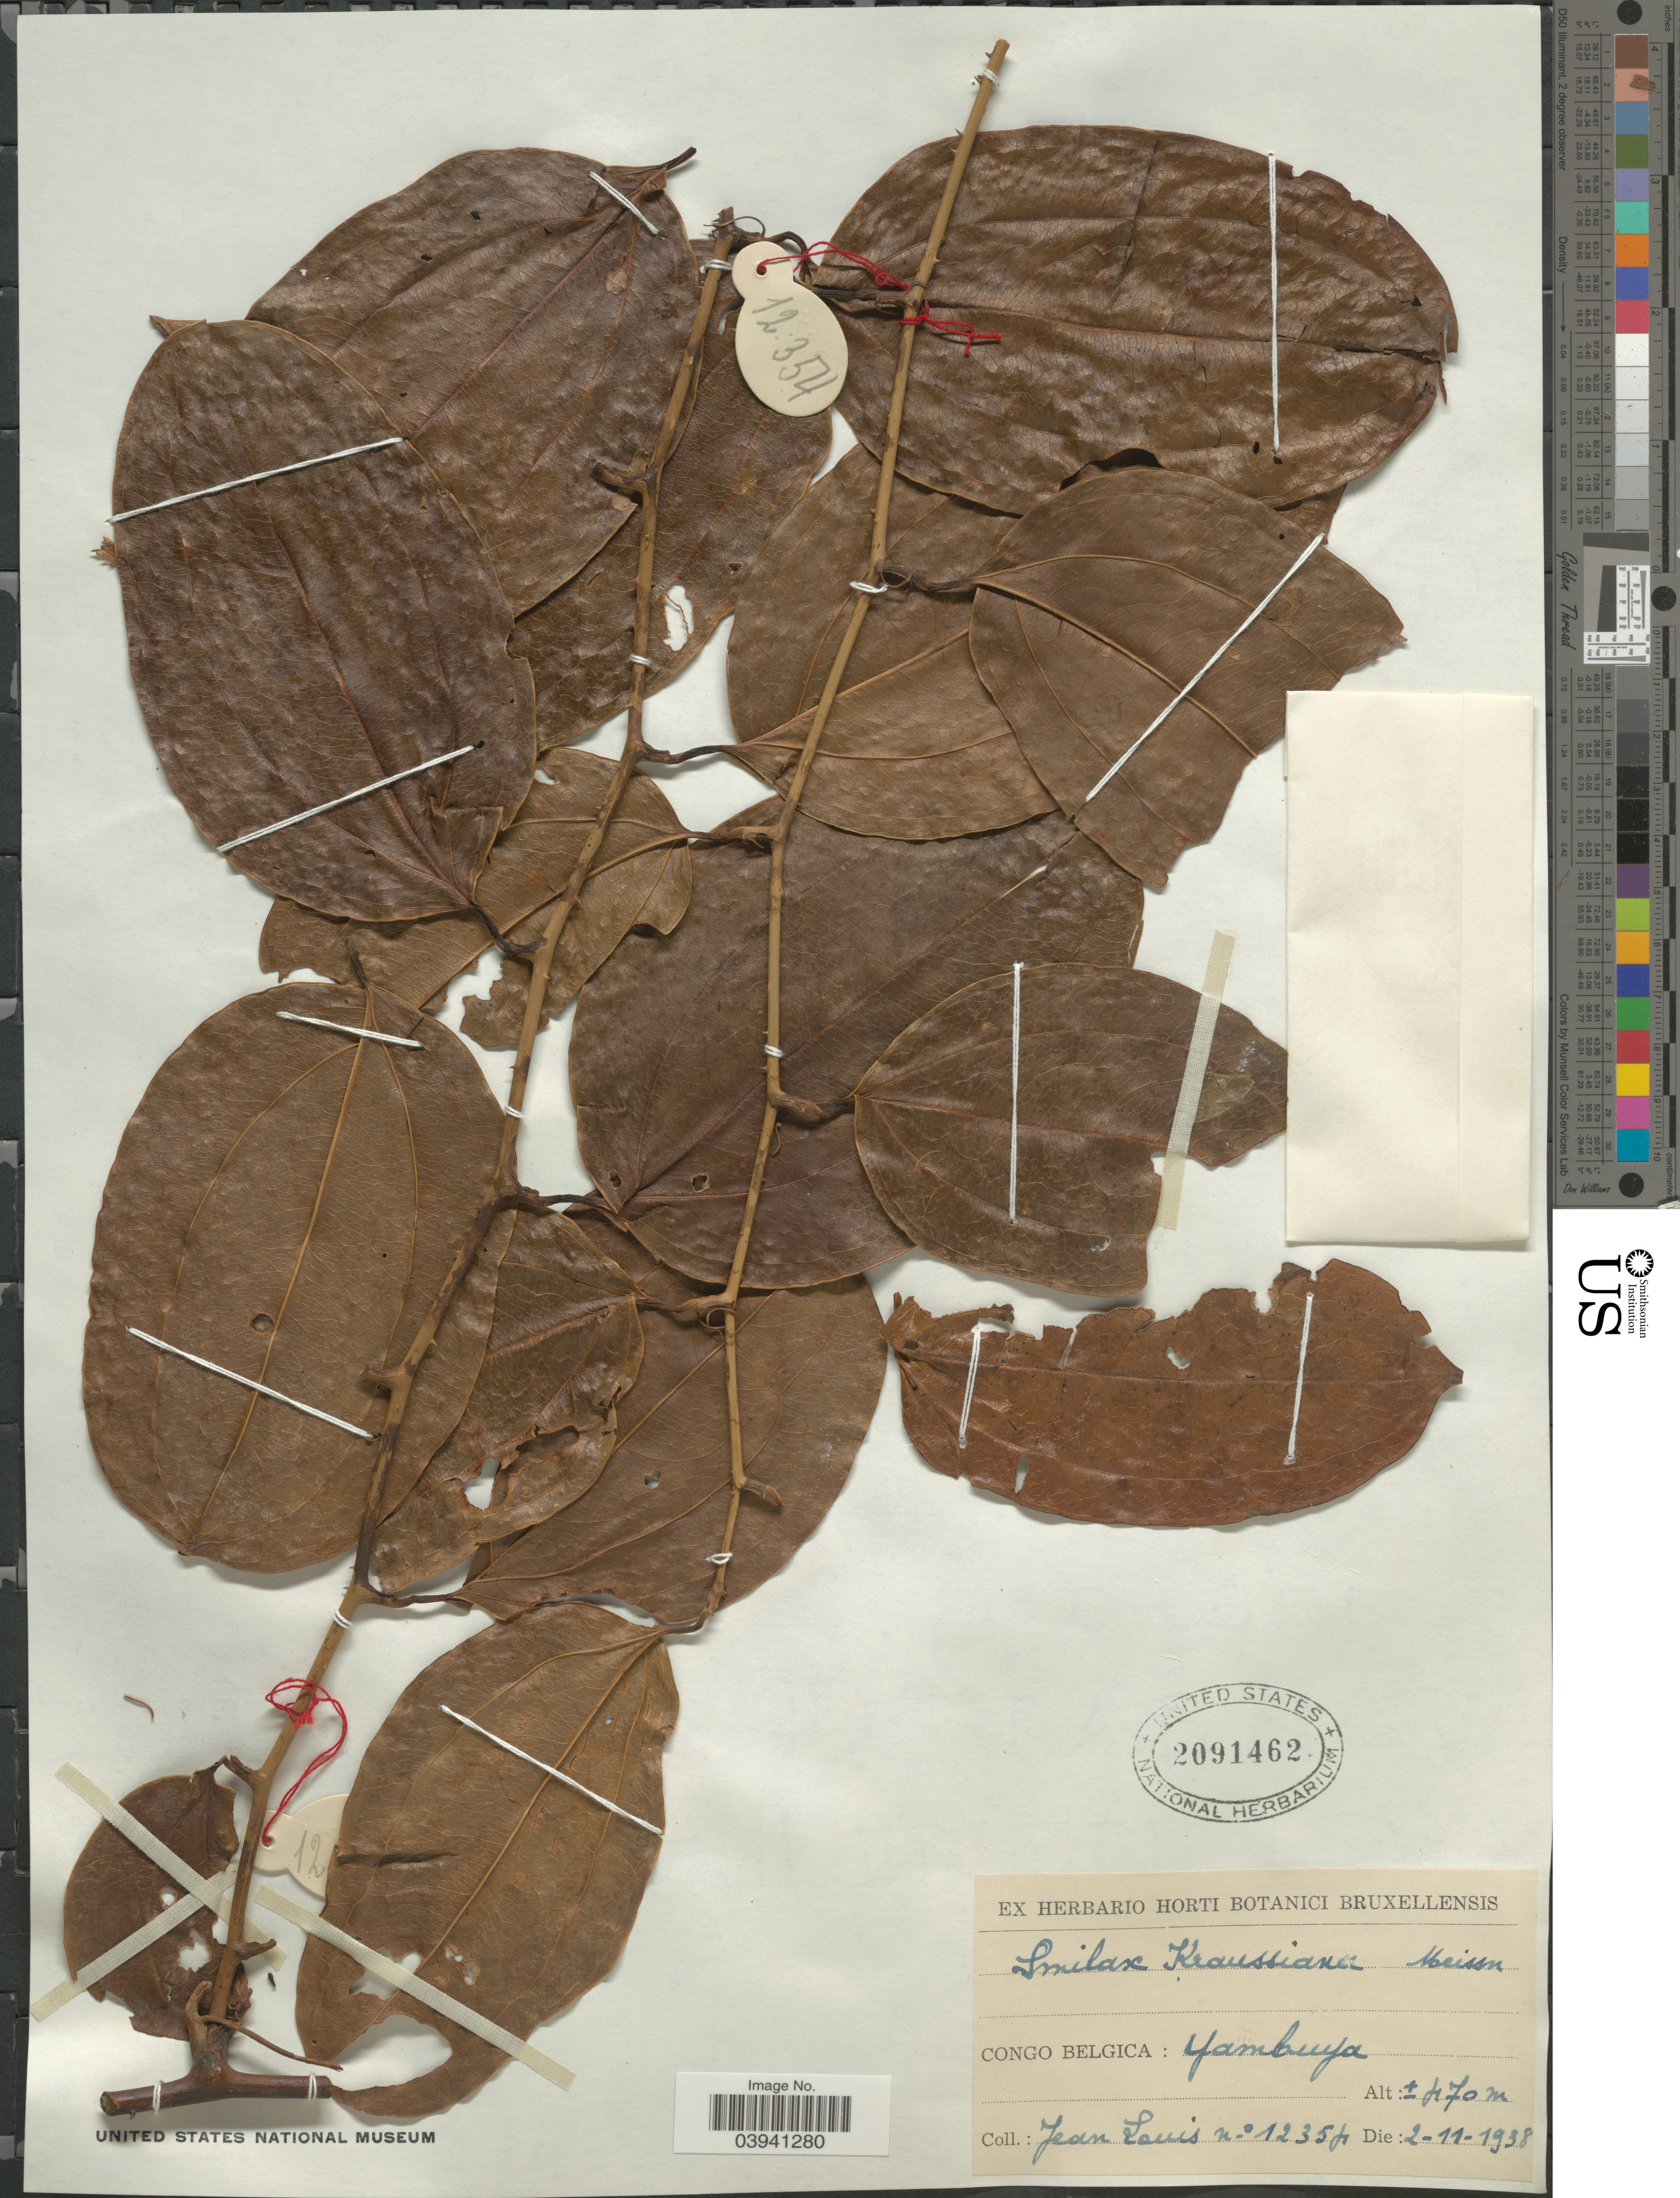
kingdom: Plantae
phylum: Tracheophyta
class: Liliopsida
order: Liliales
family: Smilacaceae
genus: Smilax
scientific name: Smilax kraussiana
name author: Meisn.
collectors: J. Louis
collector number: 12354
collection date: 1938-11-02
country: Congo, Democratic Republic of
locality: Congo Belgica: Yambuya.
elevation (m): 470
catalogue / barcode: US 2091462